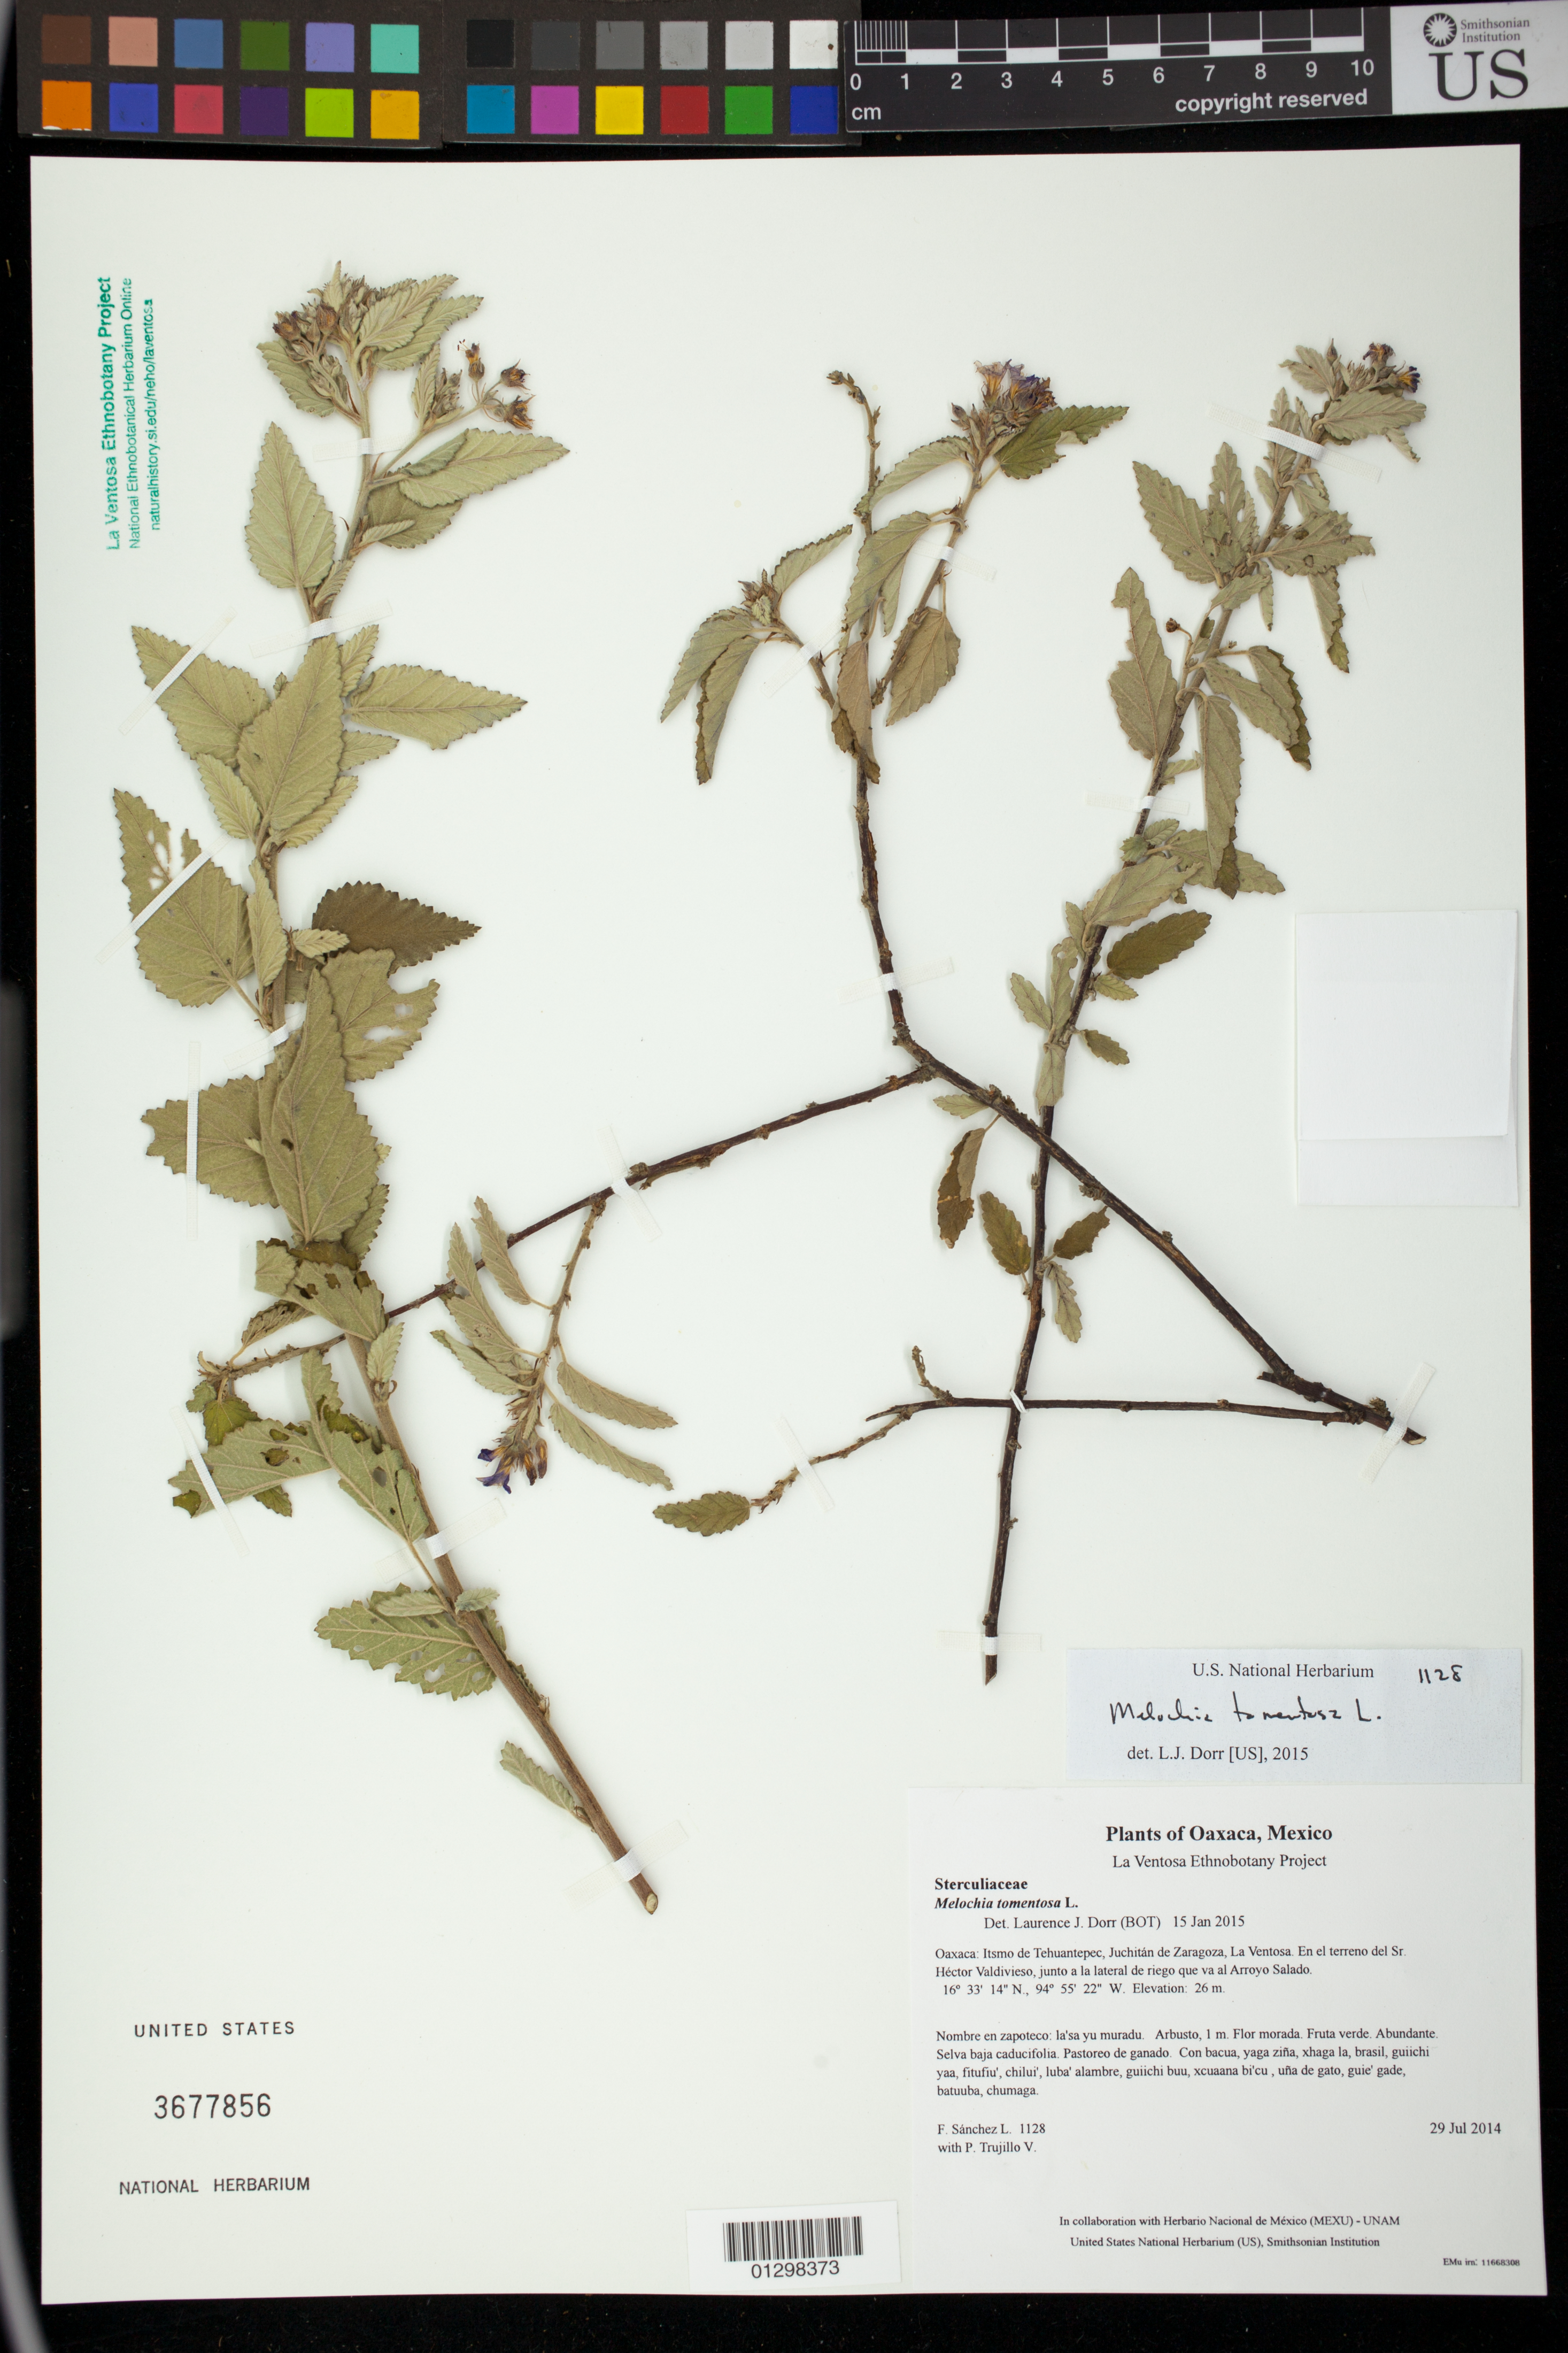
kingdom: Plantae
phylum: Tracheophyta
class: Magnoliopsida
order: Malvales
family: Malvaceae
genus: Melochia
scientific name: Melochia tomentosa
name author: L.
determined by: Velasco G., Kenia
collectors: F. Sánchez L. & P. Trujillo V.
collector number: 1128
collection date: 2014-07-29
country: Mexico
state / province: Oaxaca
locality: Itsmo de Tehuantepec, Juchitán de Zaragoza, La Ventosa. En el terreno del Sr. Héctor Valdivieso, junto a la lateral de riego que va al Arroyo Salado.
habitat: Selva baja caducifolia. Pastoreo de ganado.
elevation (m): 26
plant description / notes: MEXU, US; Yaga bandaga. 1 m. Guie' nagu. Cuaananaxhi naga'. Stale.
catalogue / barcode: US 3677856